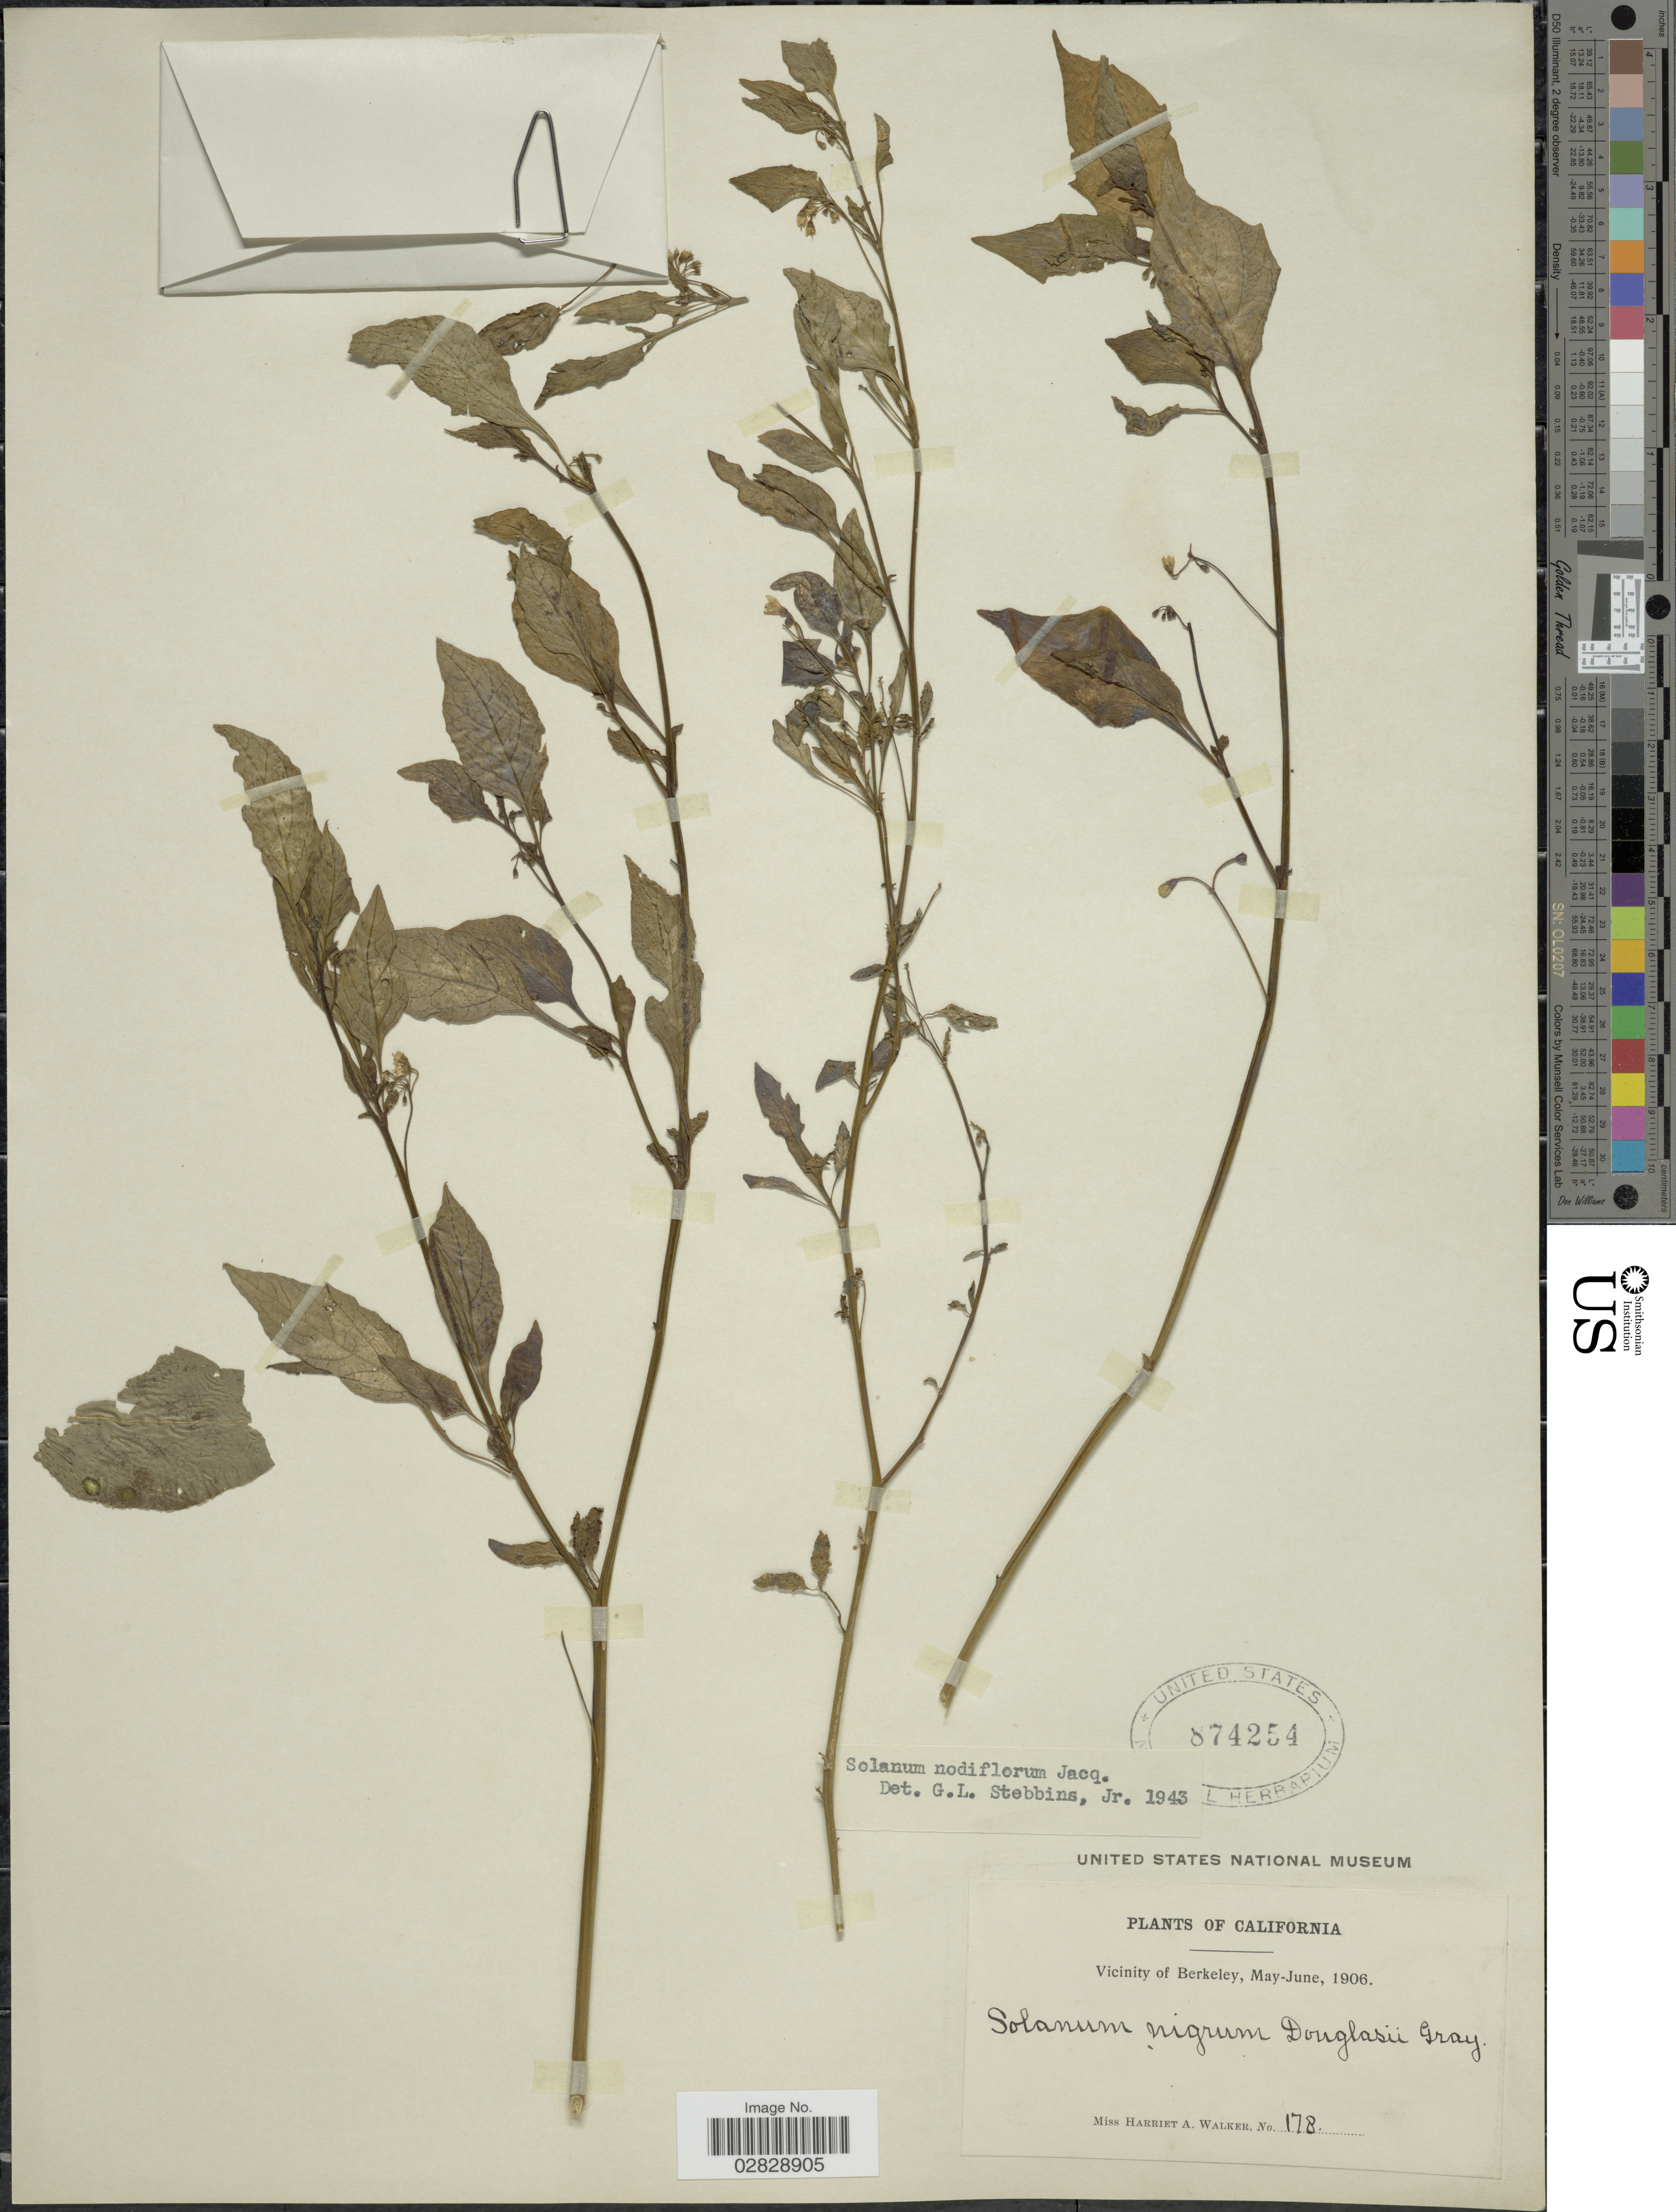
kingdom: Plantae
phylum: Tracheophyta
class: Magnoliopsida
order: Solanales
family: Solanaceae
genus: Solanum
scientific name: Solanum americanum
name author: Mill.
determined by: Knapp, S. D.; Särkinen, T.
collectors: H. Walker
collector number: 178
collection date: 1906-05/1906-06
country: United States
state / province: California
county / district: Alameda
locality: Vicinity of Berkeley.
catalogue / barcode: US 874254